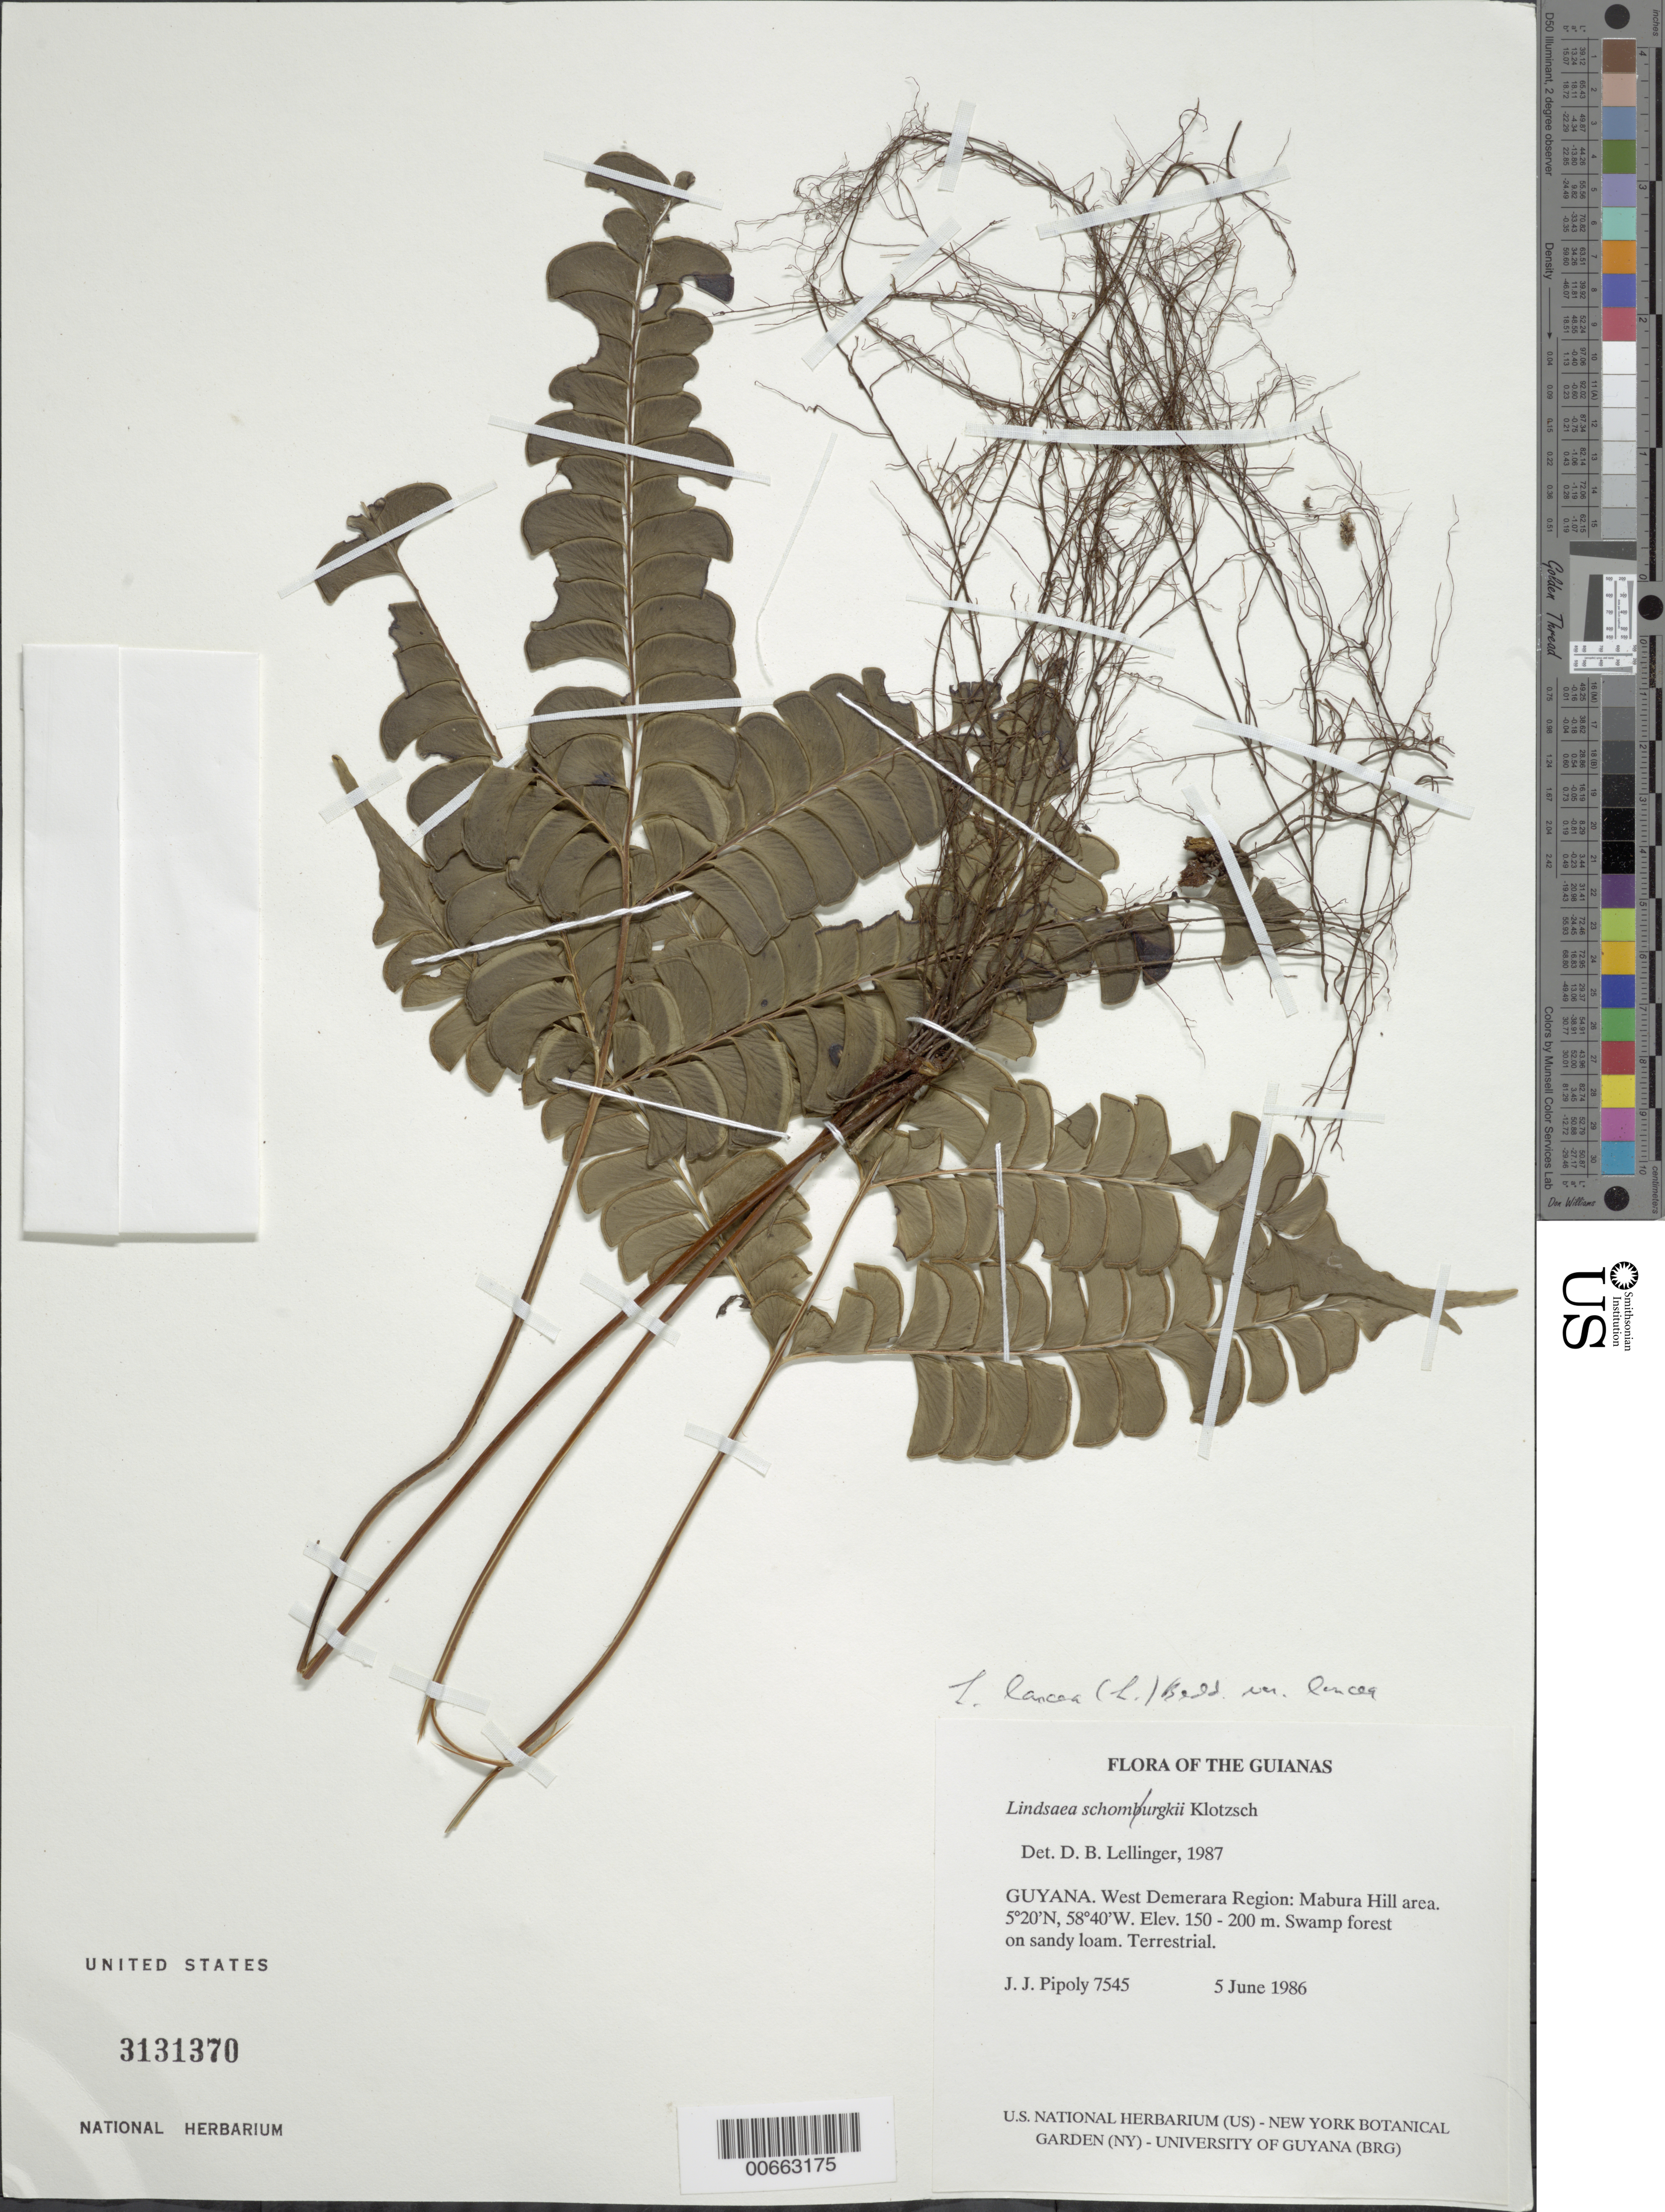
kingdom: Plantae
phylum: Tracheophyta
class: Polypodiopsida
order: Polypodiales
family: Lindsaeaceae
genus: Lindsaea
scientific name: Lindsaea lancea var. lancea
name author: (L.) Bedd.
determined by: Lellinger, David B., (BOT), Smithsonian Institution - National Museum of Natural History (UNITED STATES)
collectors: J. J. Pipoly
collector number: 7545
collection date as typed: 5 June 1986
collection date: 1986-06-05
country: Guyana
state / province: U. Demerara-Berbice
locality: Mabura Hill area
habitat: Swamp forest on sandy loam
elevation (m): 150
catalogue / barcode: US 3131370